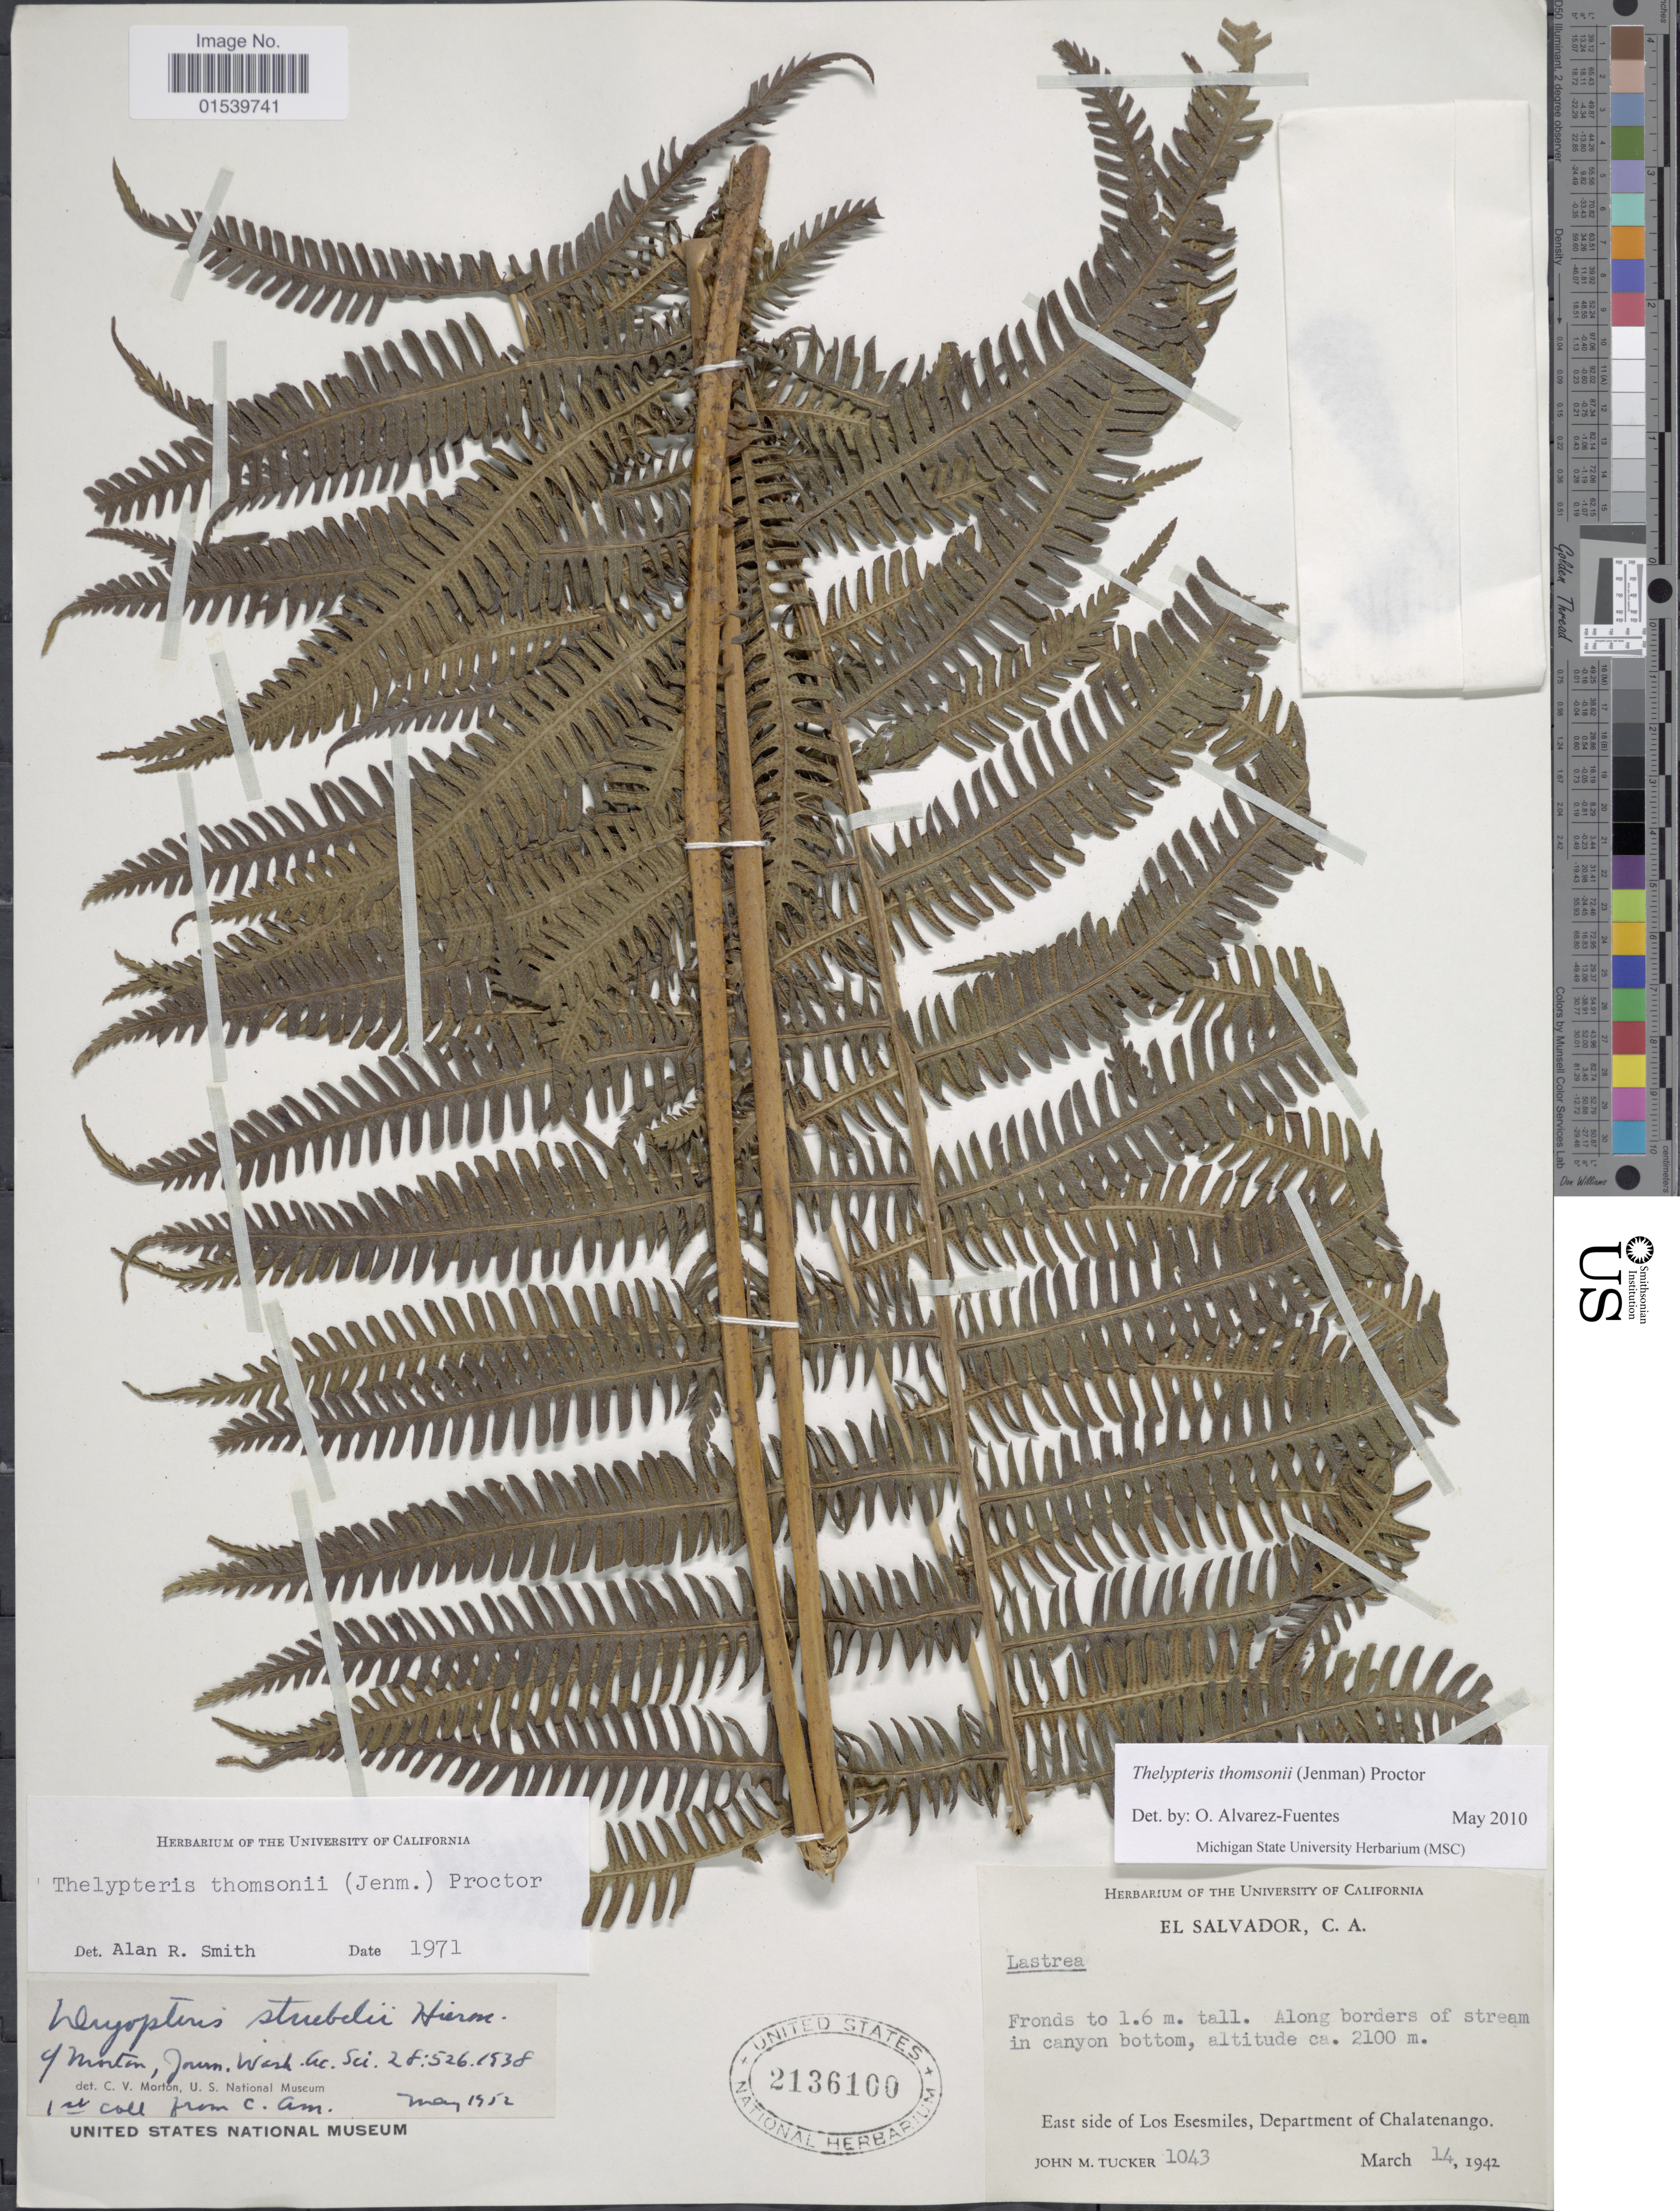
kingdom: Plantae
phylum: Tracheophyta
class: Polypodiopsida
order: Polypodiales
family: Thelypteridaceae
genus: Amauropelta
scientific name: Amauropelta thomsonii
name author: (Jenman) Pic. Serm.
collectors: J. M. Tucker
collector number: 1043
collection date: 1942-03-14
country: El Salvador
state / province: Chalatenango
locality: Along borders of stream in canyon bottom, East side of Los Esesmiles, Department of Chalatenango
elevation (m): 2100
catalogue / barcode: US 2136100